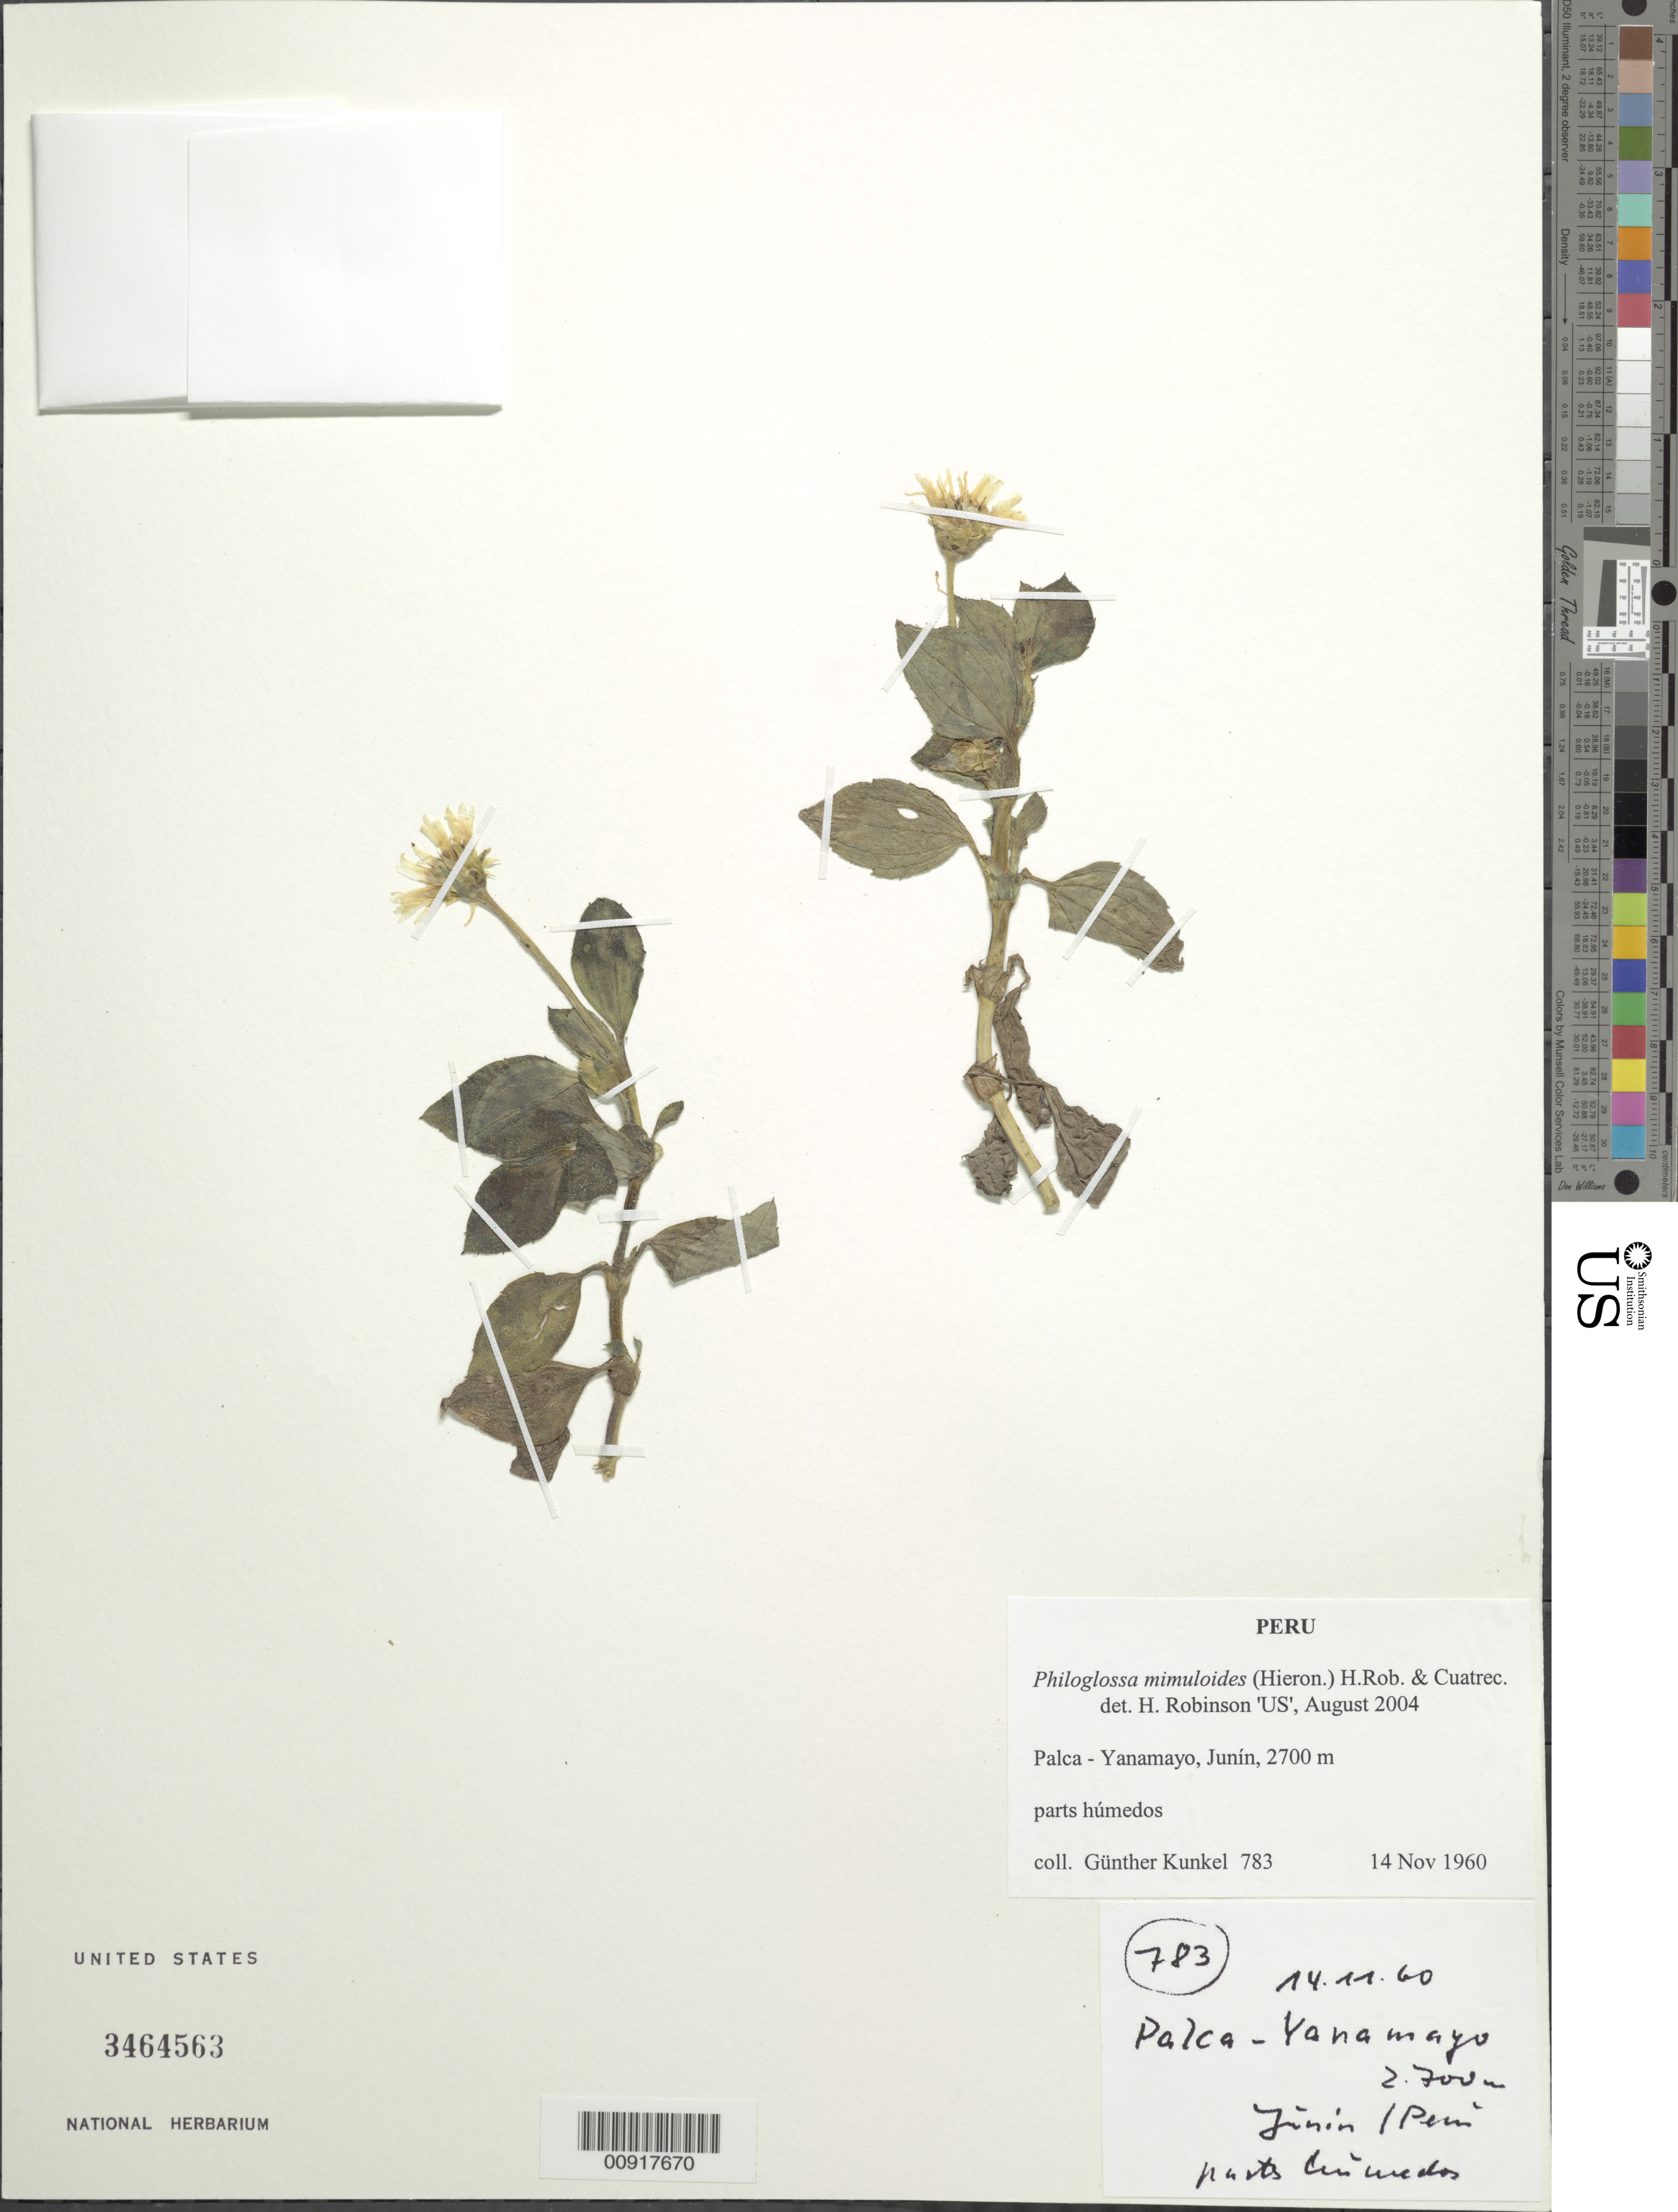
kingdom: Plantae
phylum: Tracheophyta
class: Magnoliopsida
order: Asterales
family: Asteraceae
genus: Philoglossa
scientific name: Philoglossa mimuloides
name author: (Hieron.) H. Rob. & Brettell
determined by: Robinson, H. E., (US), Smithsonian Institution - National Museum of Natural History (UNITED STATES)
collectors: G. Kunkel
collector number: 783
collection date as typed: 14 November 1960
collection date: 1960-11-14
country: Peru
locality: Palca-Yanamayo, Junín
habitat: Parts húmedos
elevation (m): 2700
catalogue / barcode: US 3464563